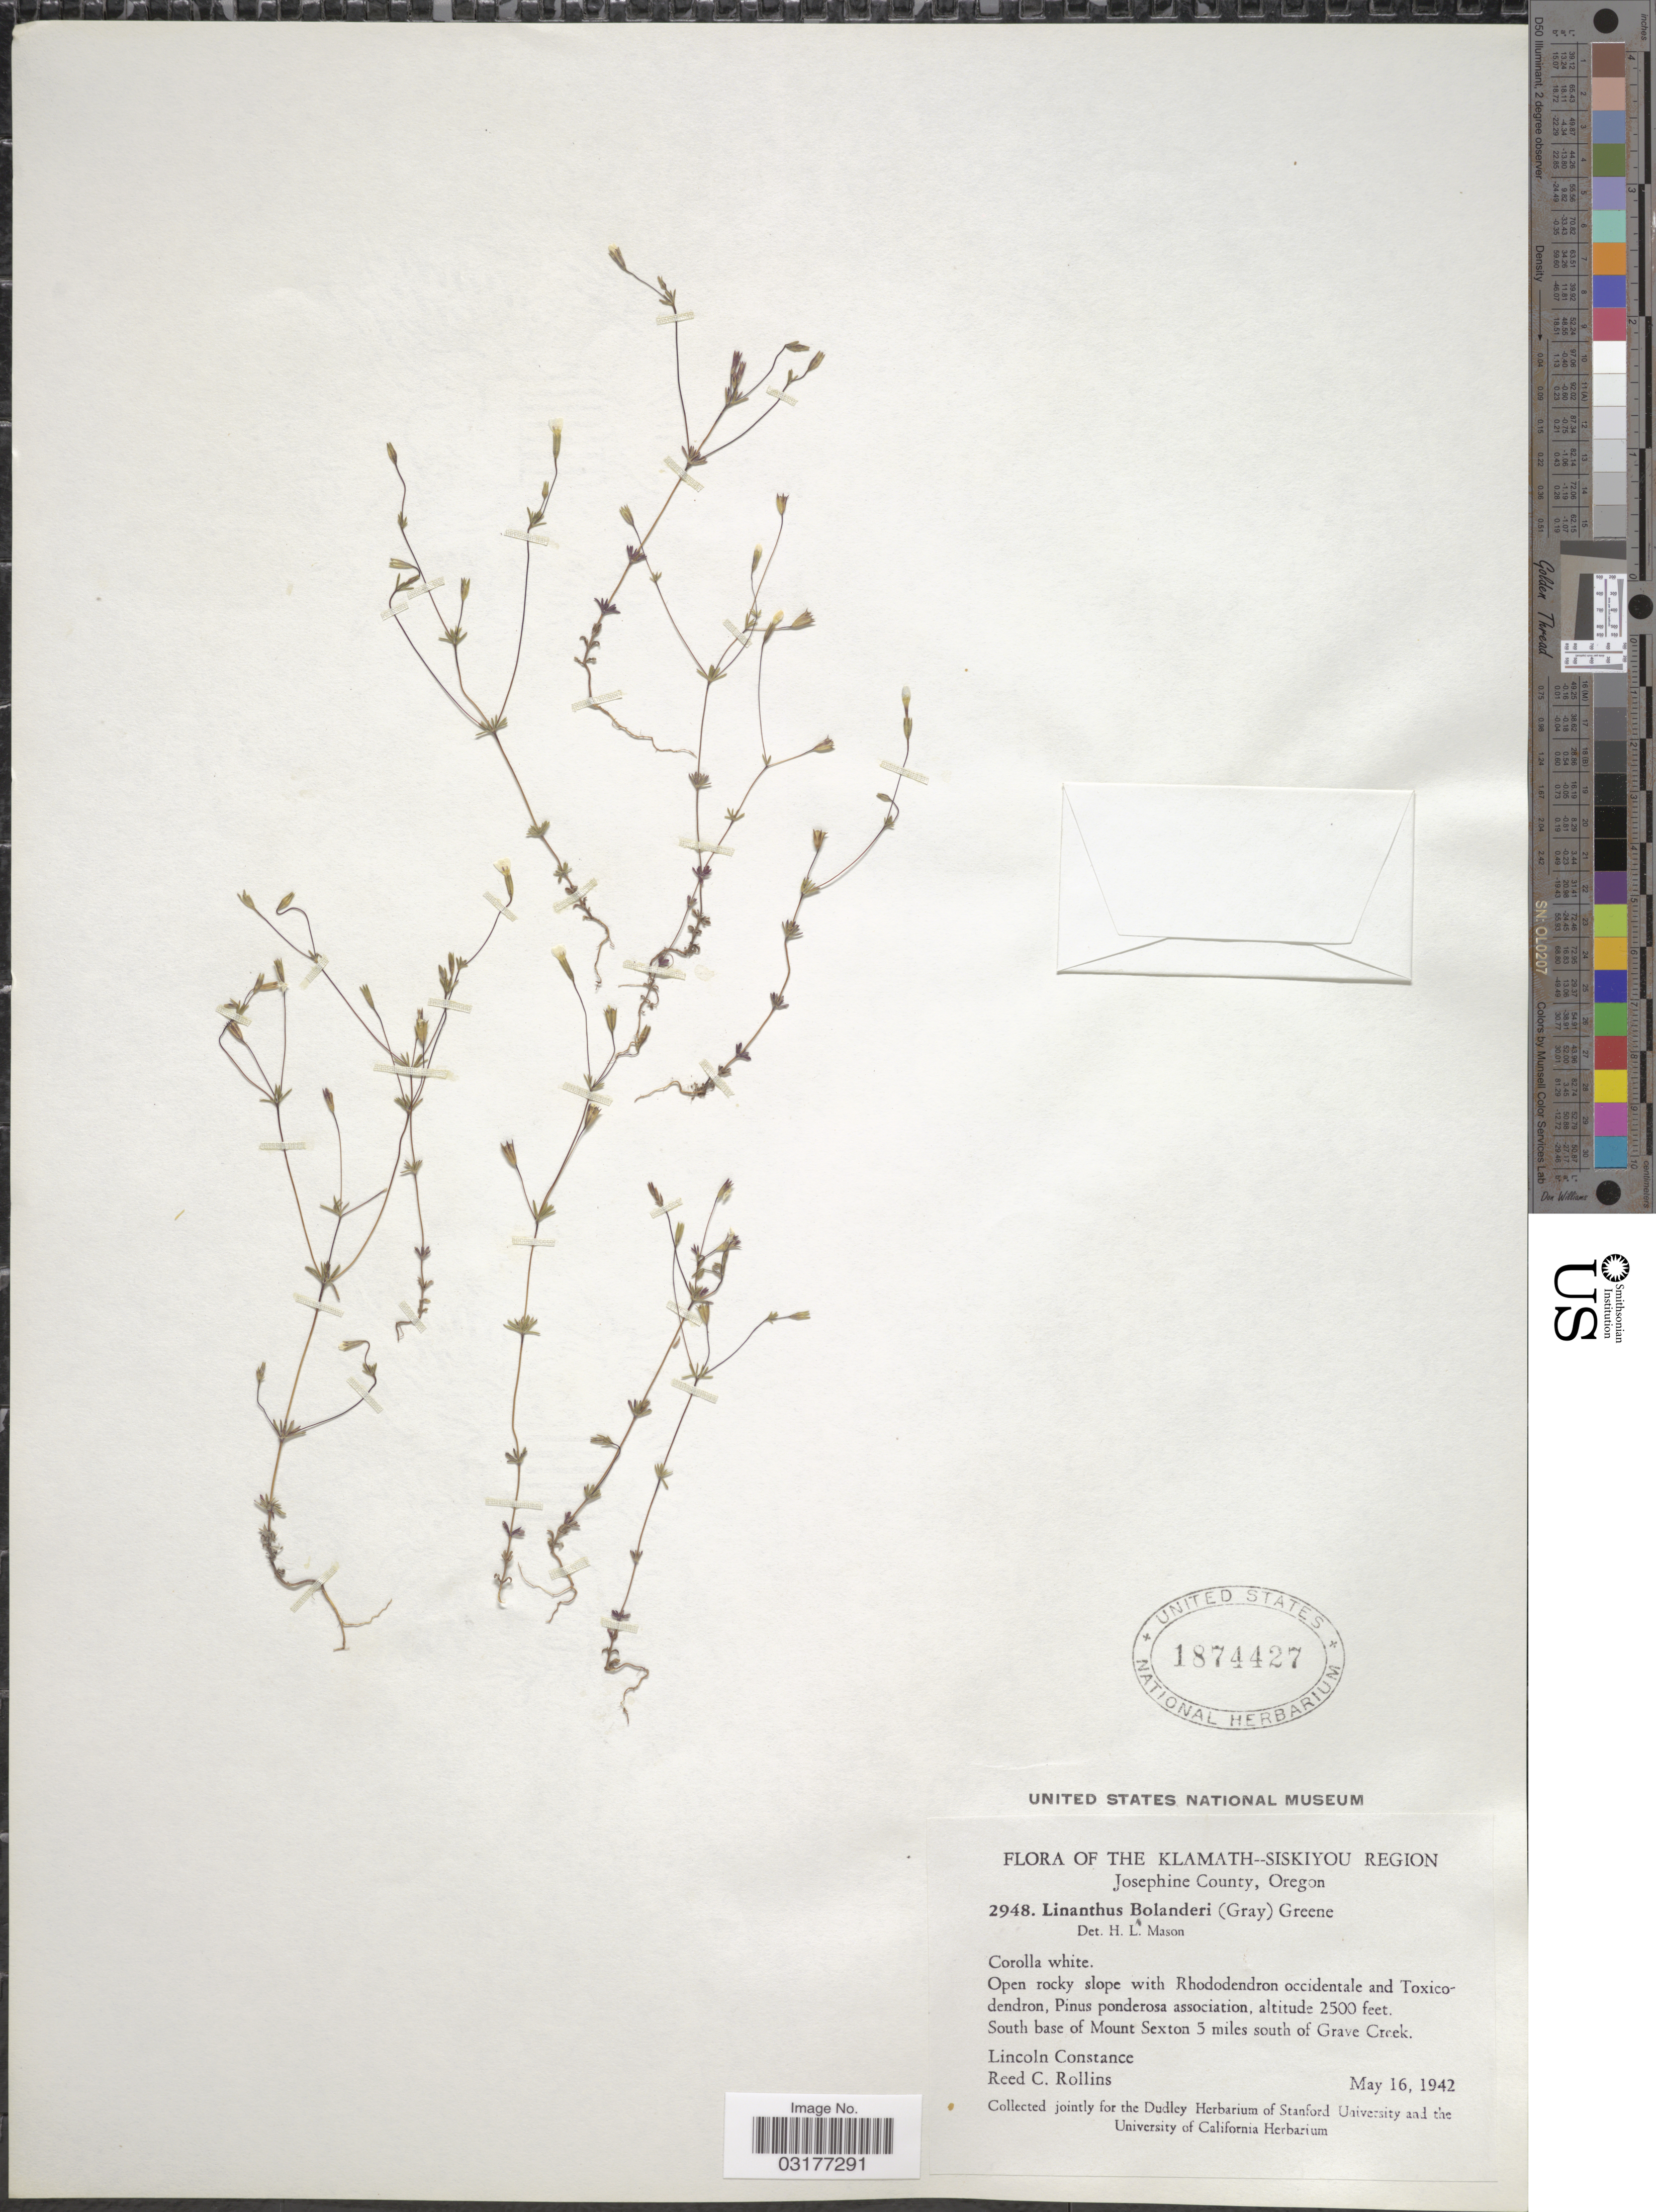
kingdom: Plantae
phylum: Tracheophyta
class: Magnoliopsida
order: Ericales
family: Polemoniaceae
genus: Leptosiphon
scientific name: Leptosiphon bolanderi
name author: (A. Gray) J.M. Porter & L.A. Johnson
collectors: L. Constance & R. C. Rollins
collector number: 2948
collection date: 1942-05-16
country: United States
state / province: Oregon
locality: The Klamath--Siskiyou Region. Josephine County. South base of Mount Sexton 5 miles south of Grave Creek.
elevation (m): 762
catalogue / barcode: US 1874427